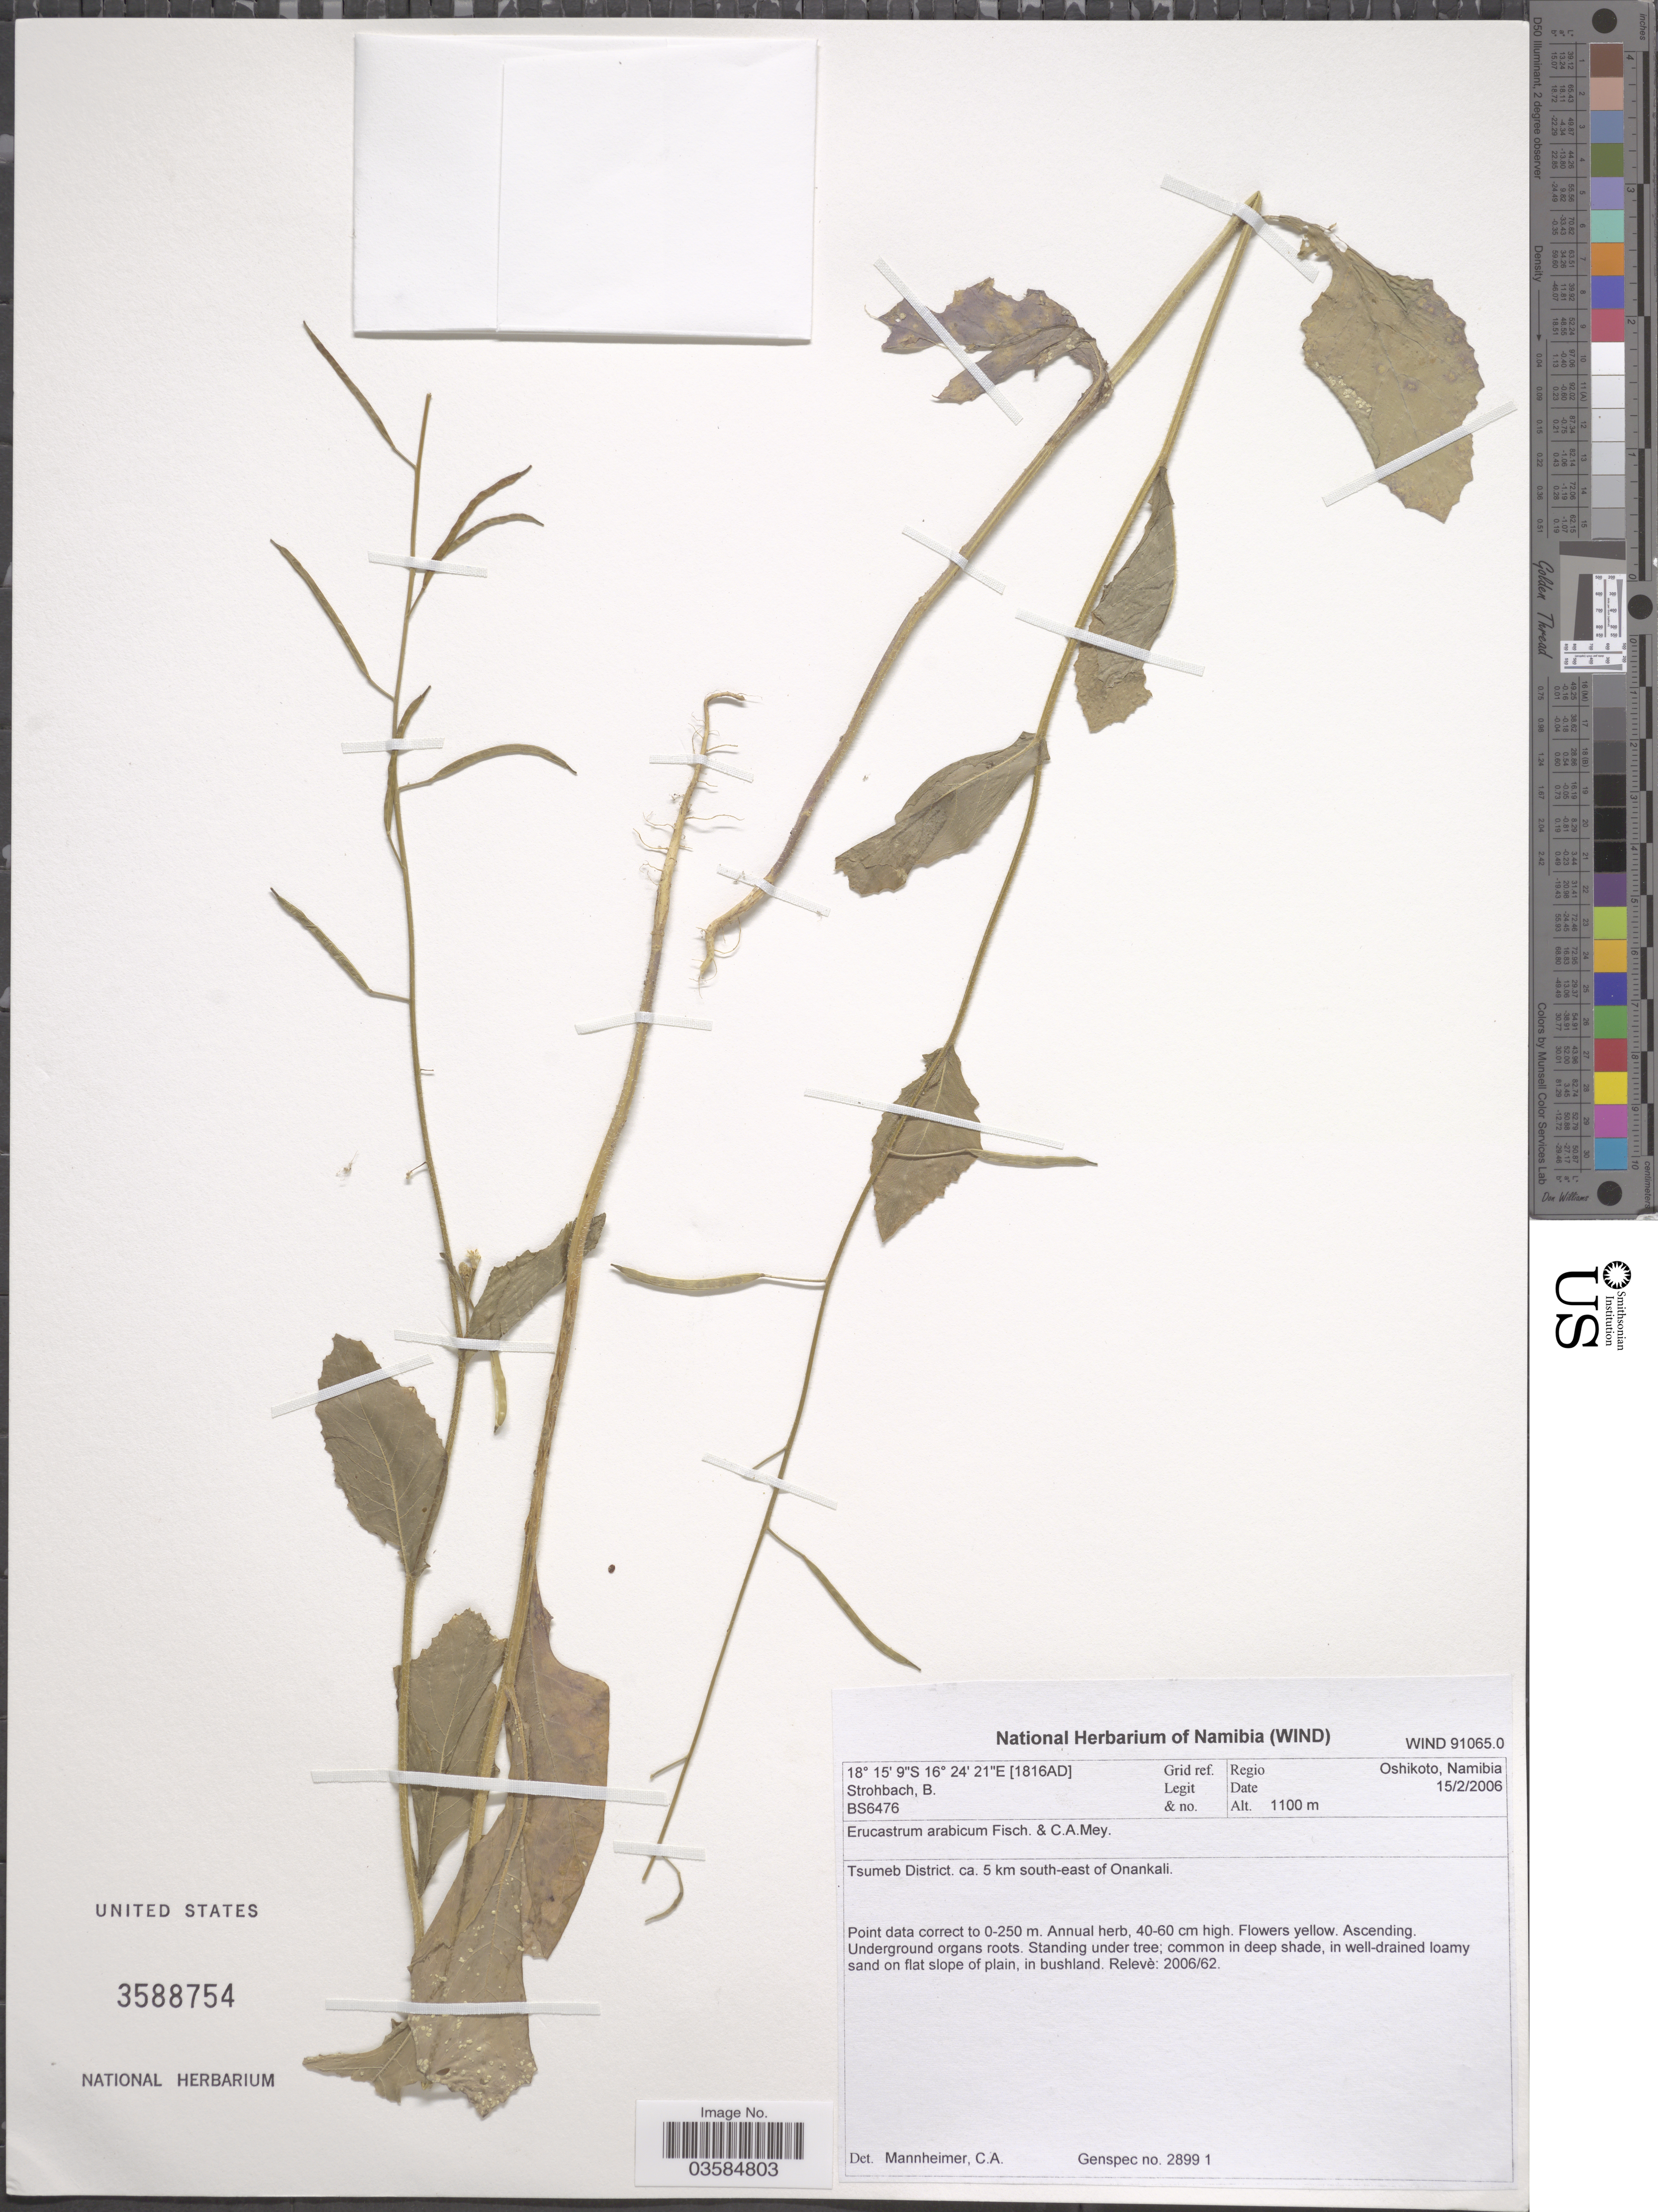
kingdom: Plantae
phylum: Tracheophyta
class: Magnoliopsida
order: Brassicales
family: Brassicaceae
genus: Erucastrum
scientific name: Erucastrum arabicum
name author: Fisch. & C.A. Mey.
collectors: B. Strohbach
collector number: BS6476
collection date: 2006-02-15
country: Namibia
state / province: Oshikoto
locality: [1816AD] Grid ref. Regio Oshikoto. Tsumeb District. ca. 5 km south-east of Onankali.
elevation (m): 1100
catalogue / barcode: US 3588754